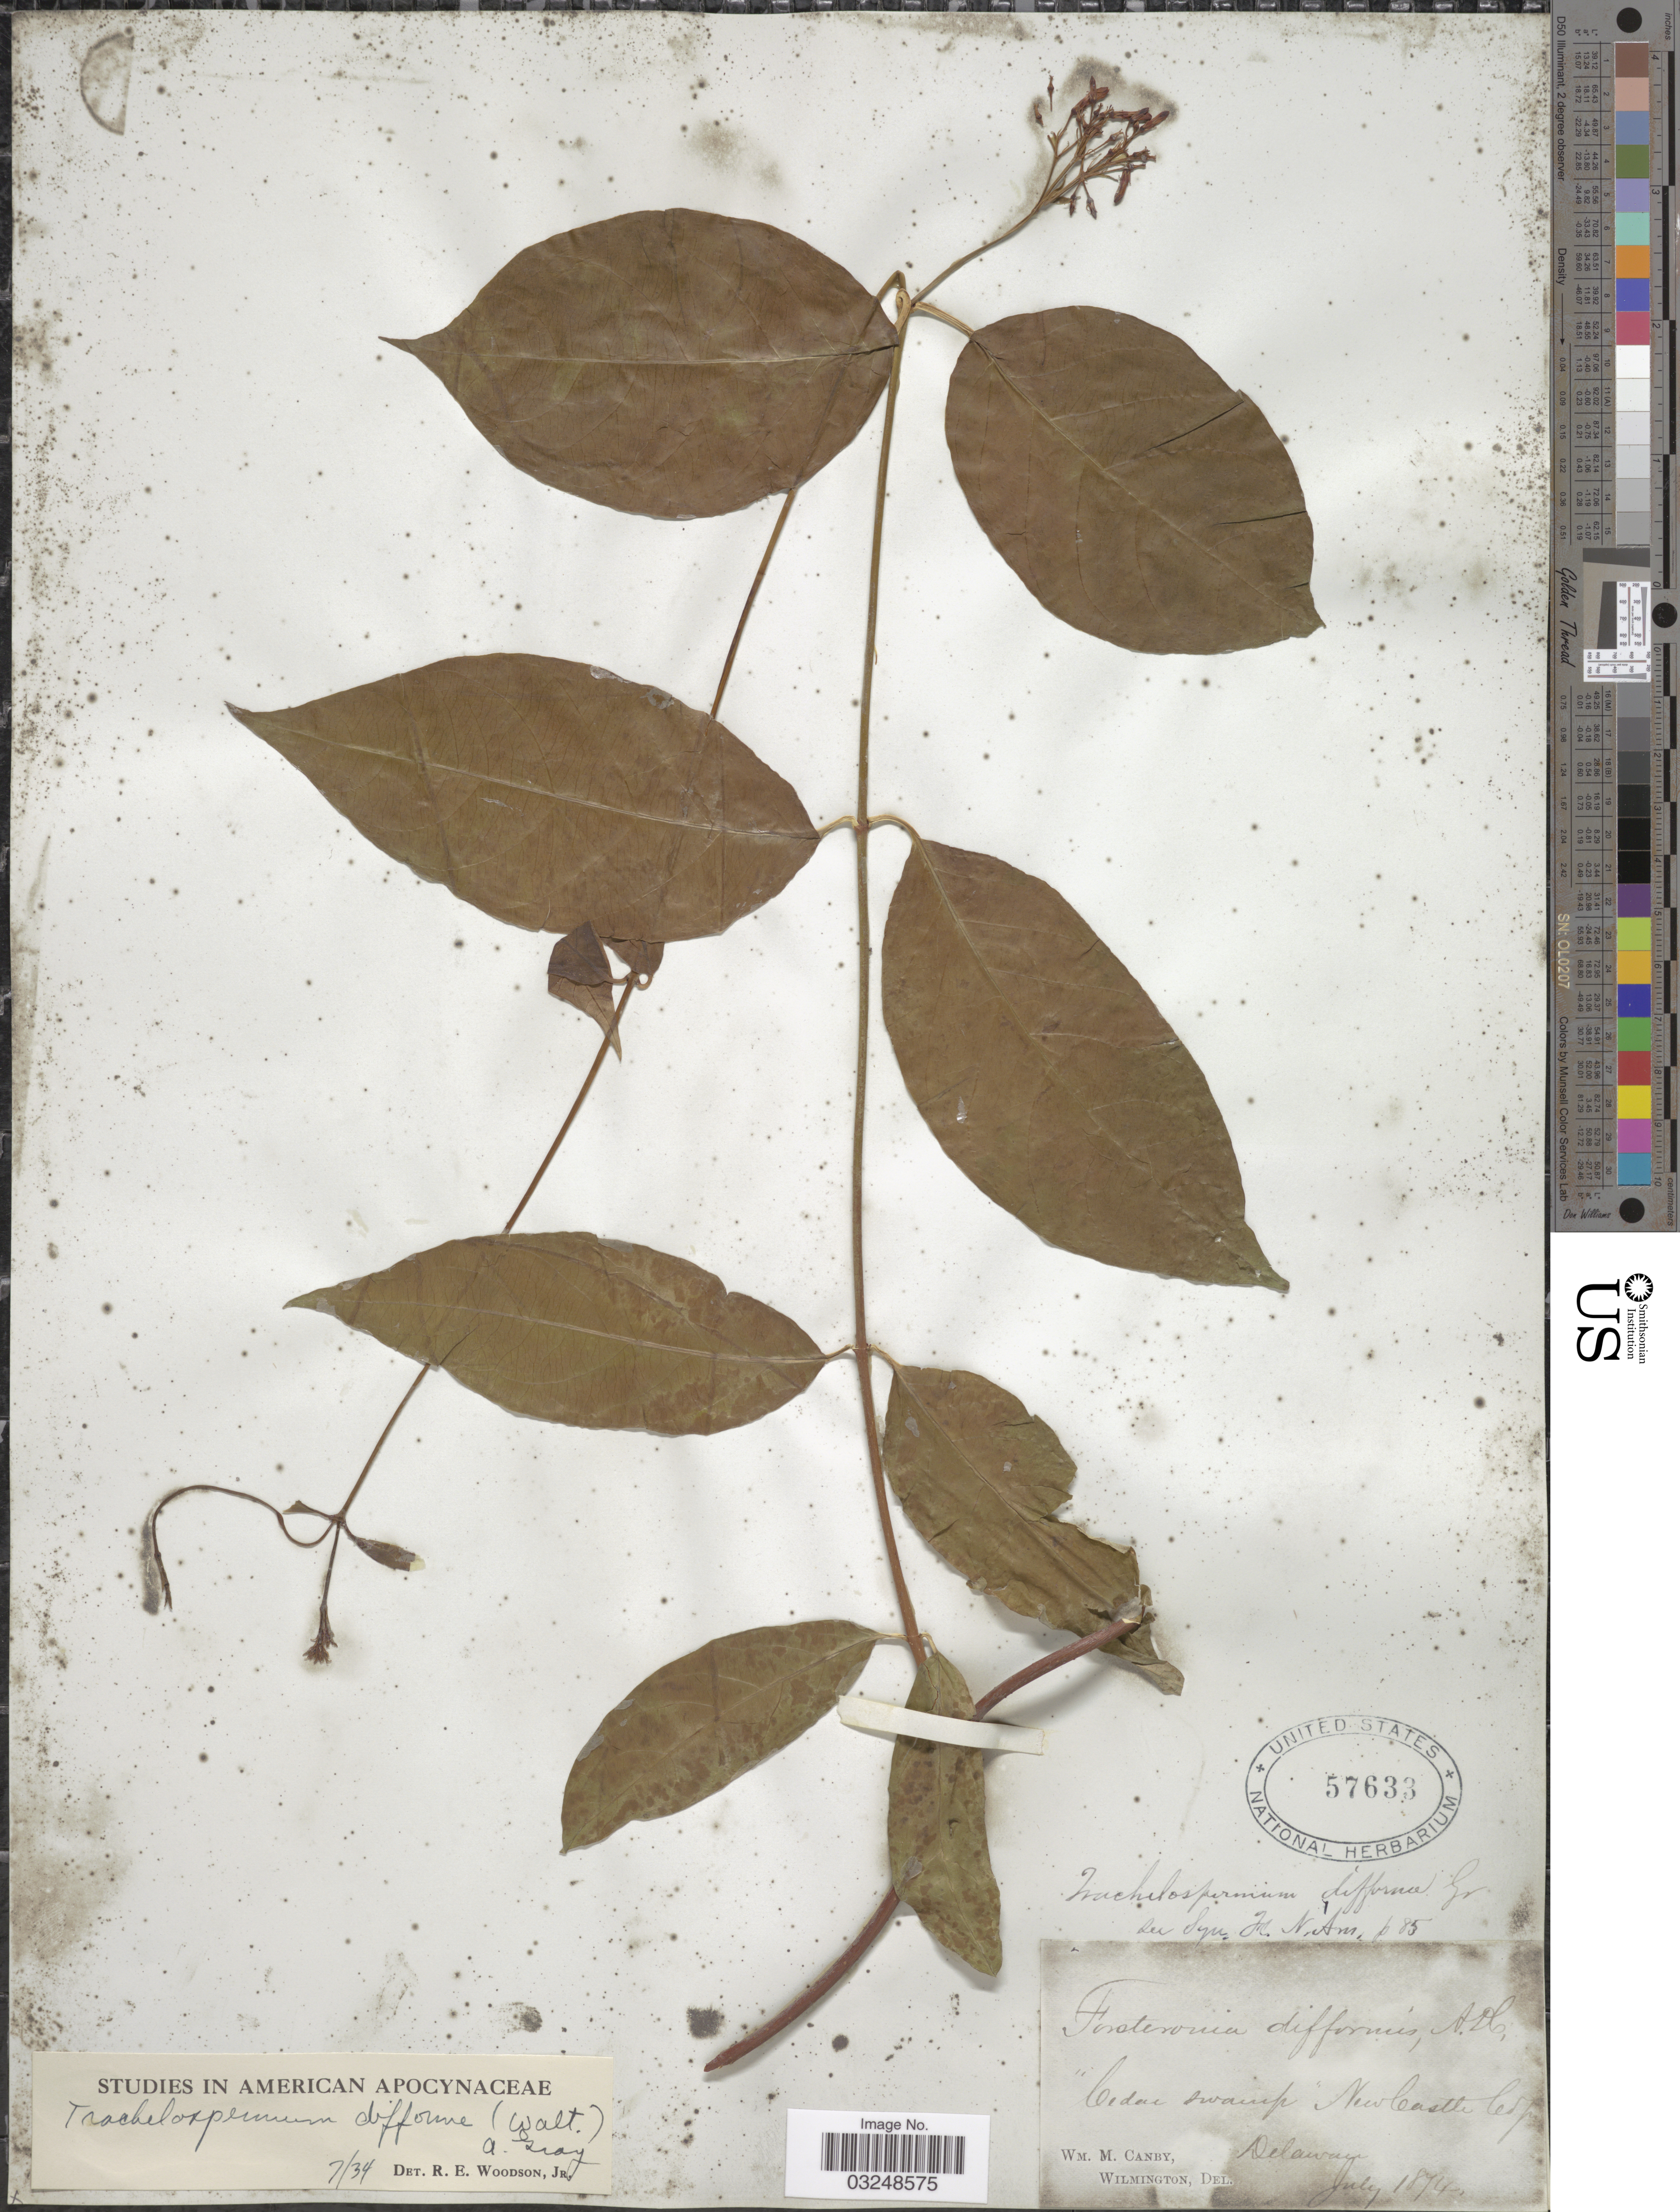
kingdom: Plantae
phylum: Tracheophyta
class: Magnoliopsida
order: Gentianales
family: Apocynaceae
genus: Trachelospermum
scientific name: Trachelospermum difforme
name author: (Walter) A. Gray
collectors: W. Canby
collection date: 1874-07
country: United States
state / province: Delaware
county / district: New Castle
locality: Cedar swamp, New Castle Co.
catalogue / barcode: US 57633